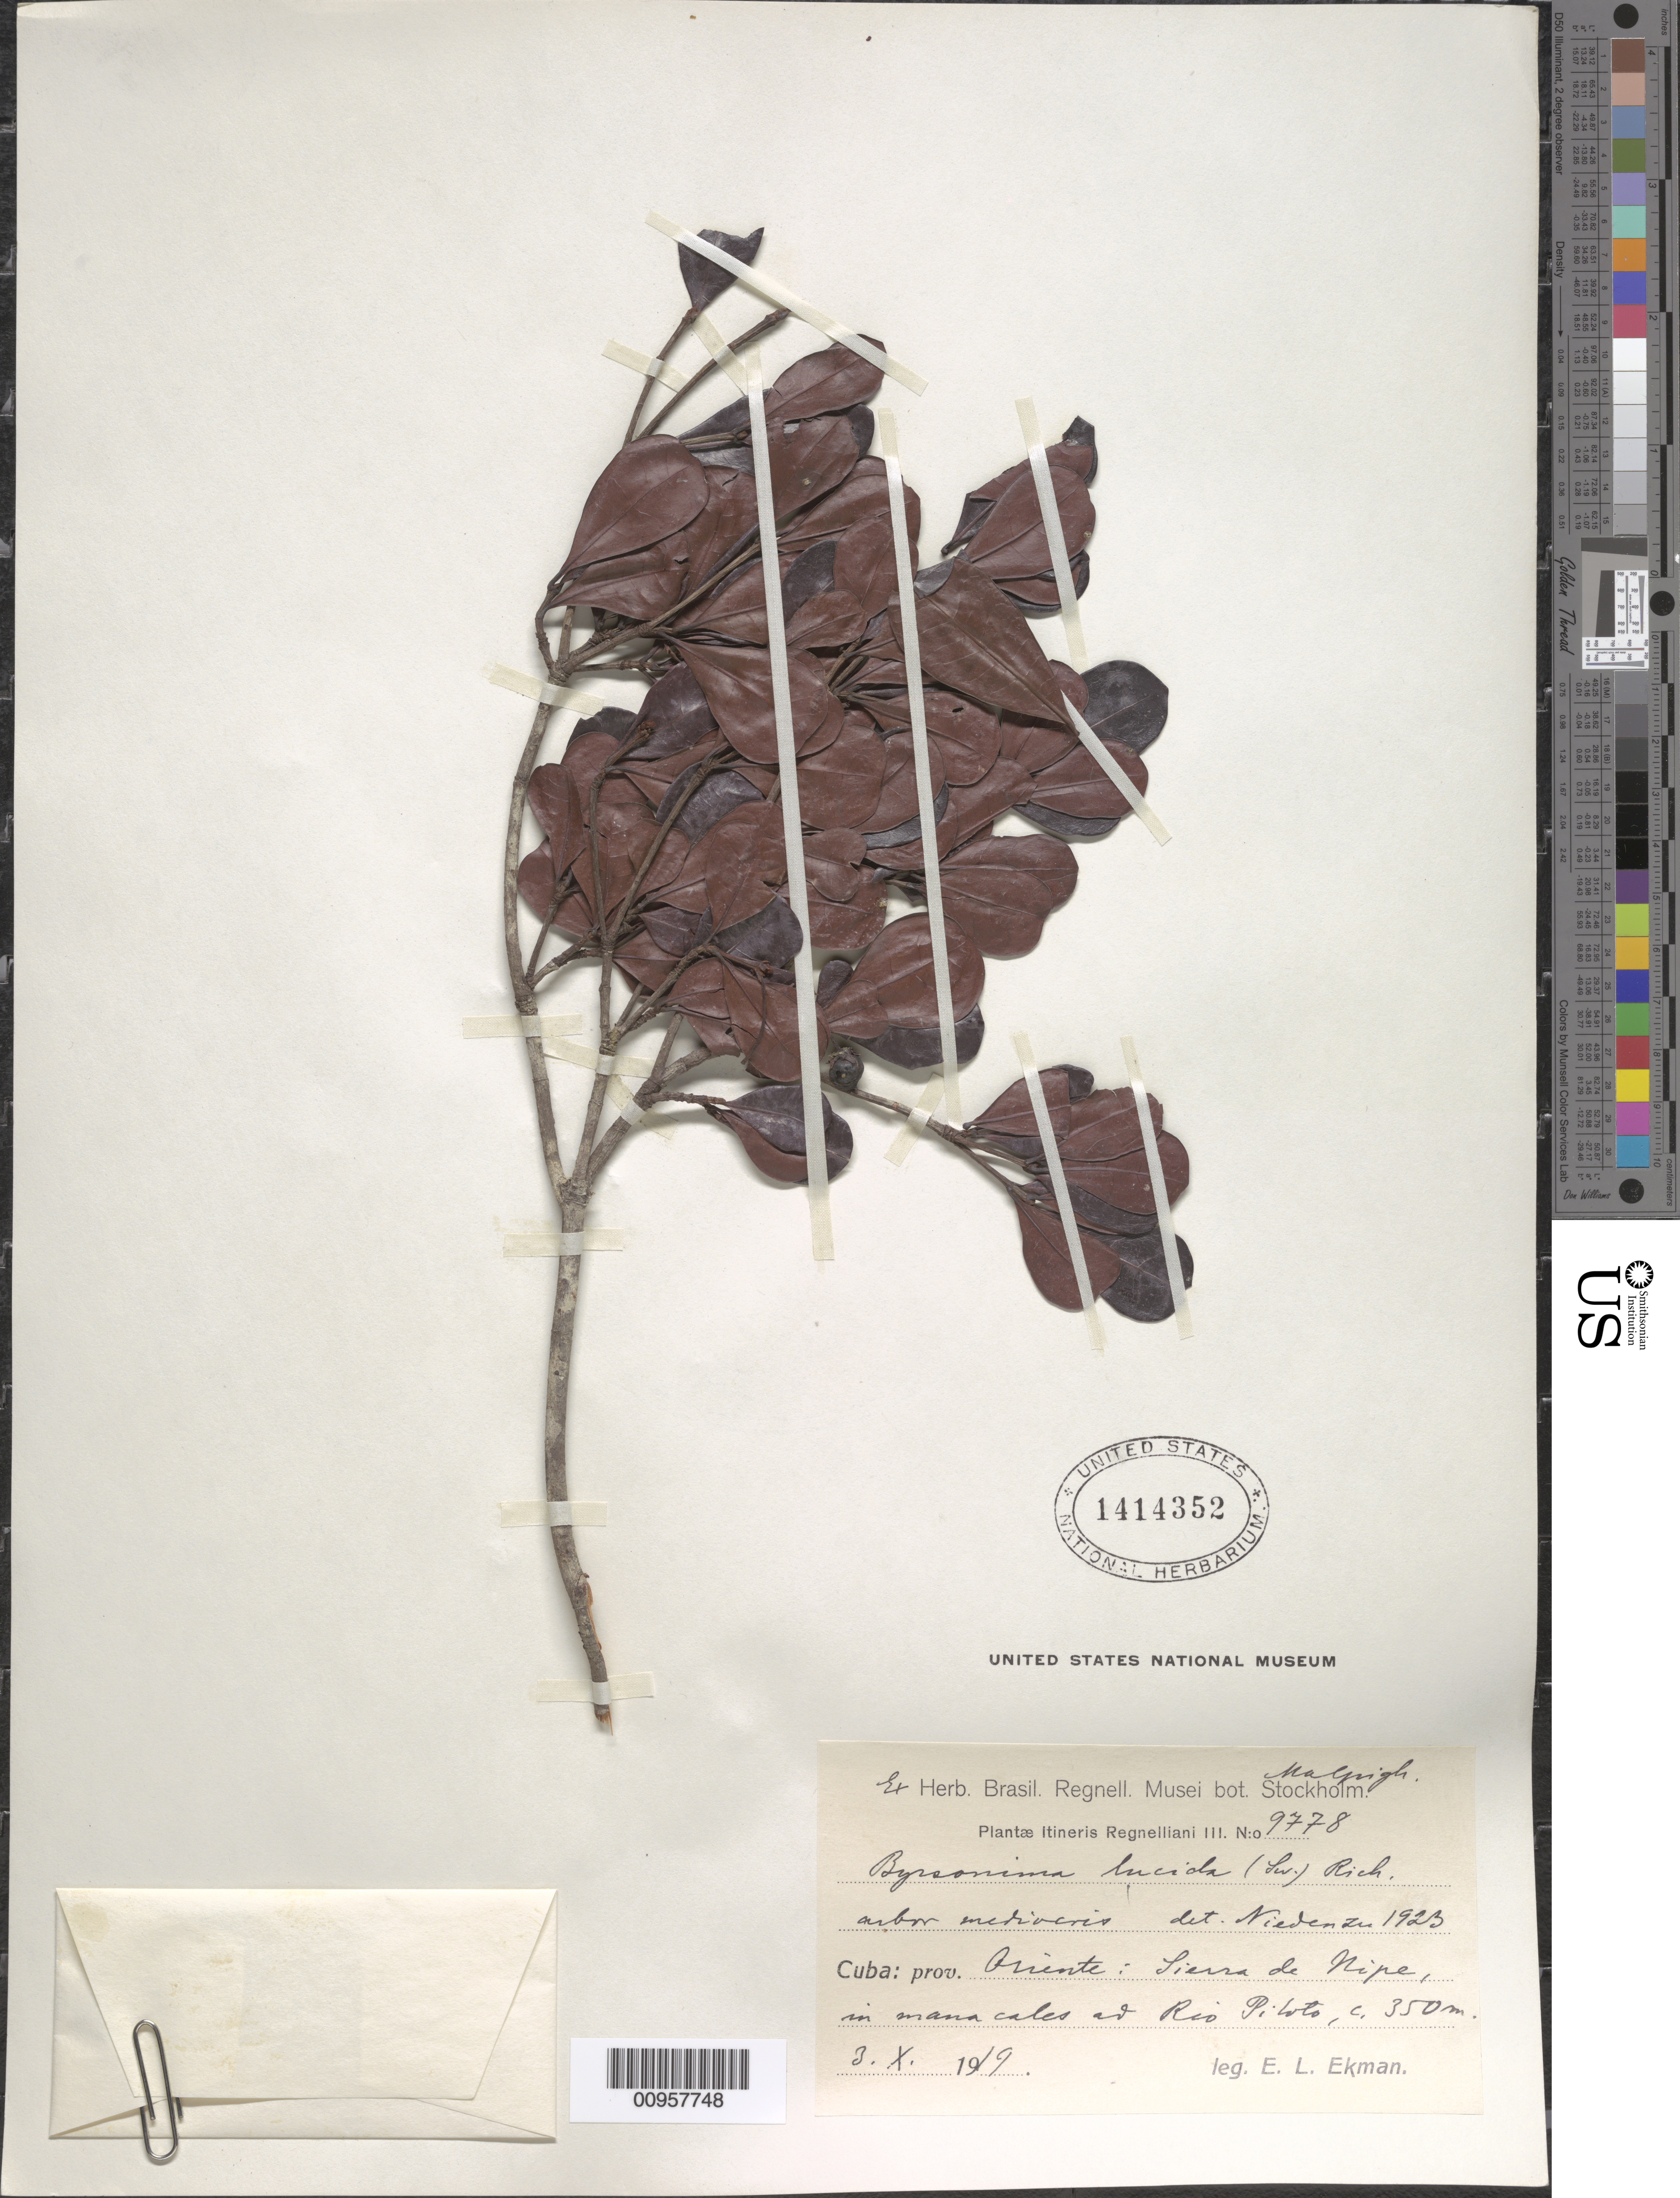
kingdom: Plantae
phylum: Tracheophyta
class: Magnoliopsida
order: Malpighiales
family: Malpighiaceae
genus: Byrsonima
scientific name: Byrsonima lucida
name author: (Mill.) DC.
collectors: E. L. Ekman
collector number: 9778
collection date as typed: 03 Oct 1919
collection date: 1919-10-03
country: Cuba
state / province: Holguín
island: Cuba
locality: Sierra de Nipe, ad Rio Piloto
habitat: In manacales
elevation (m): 350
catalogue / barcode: US 1414352